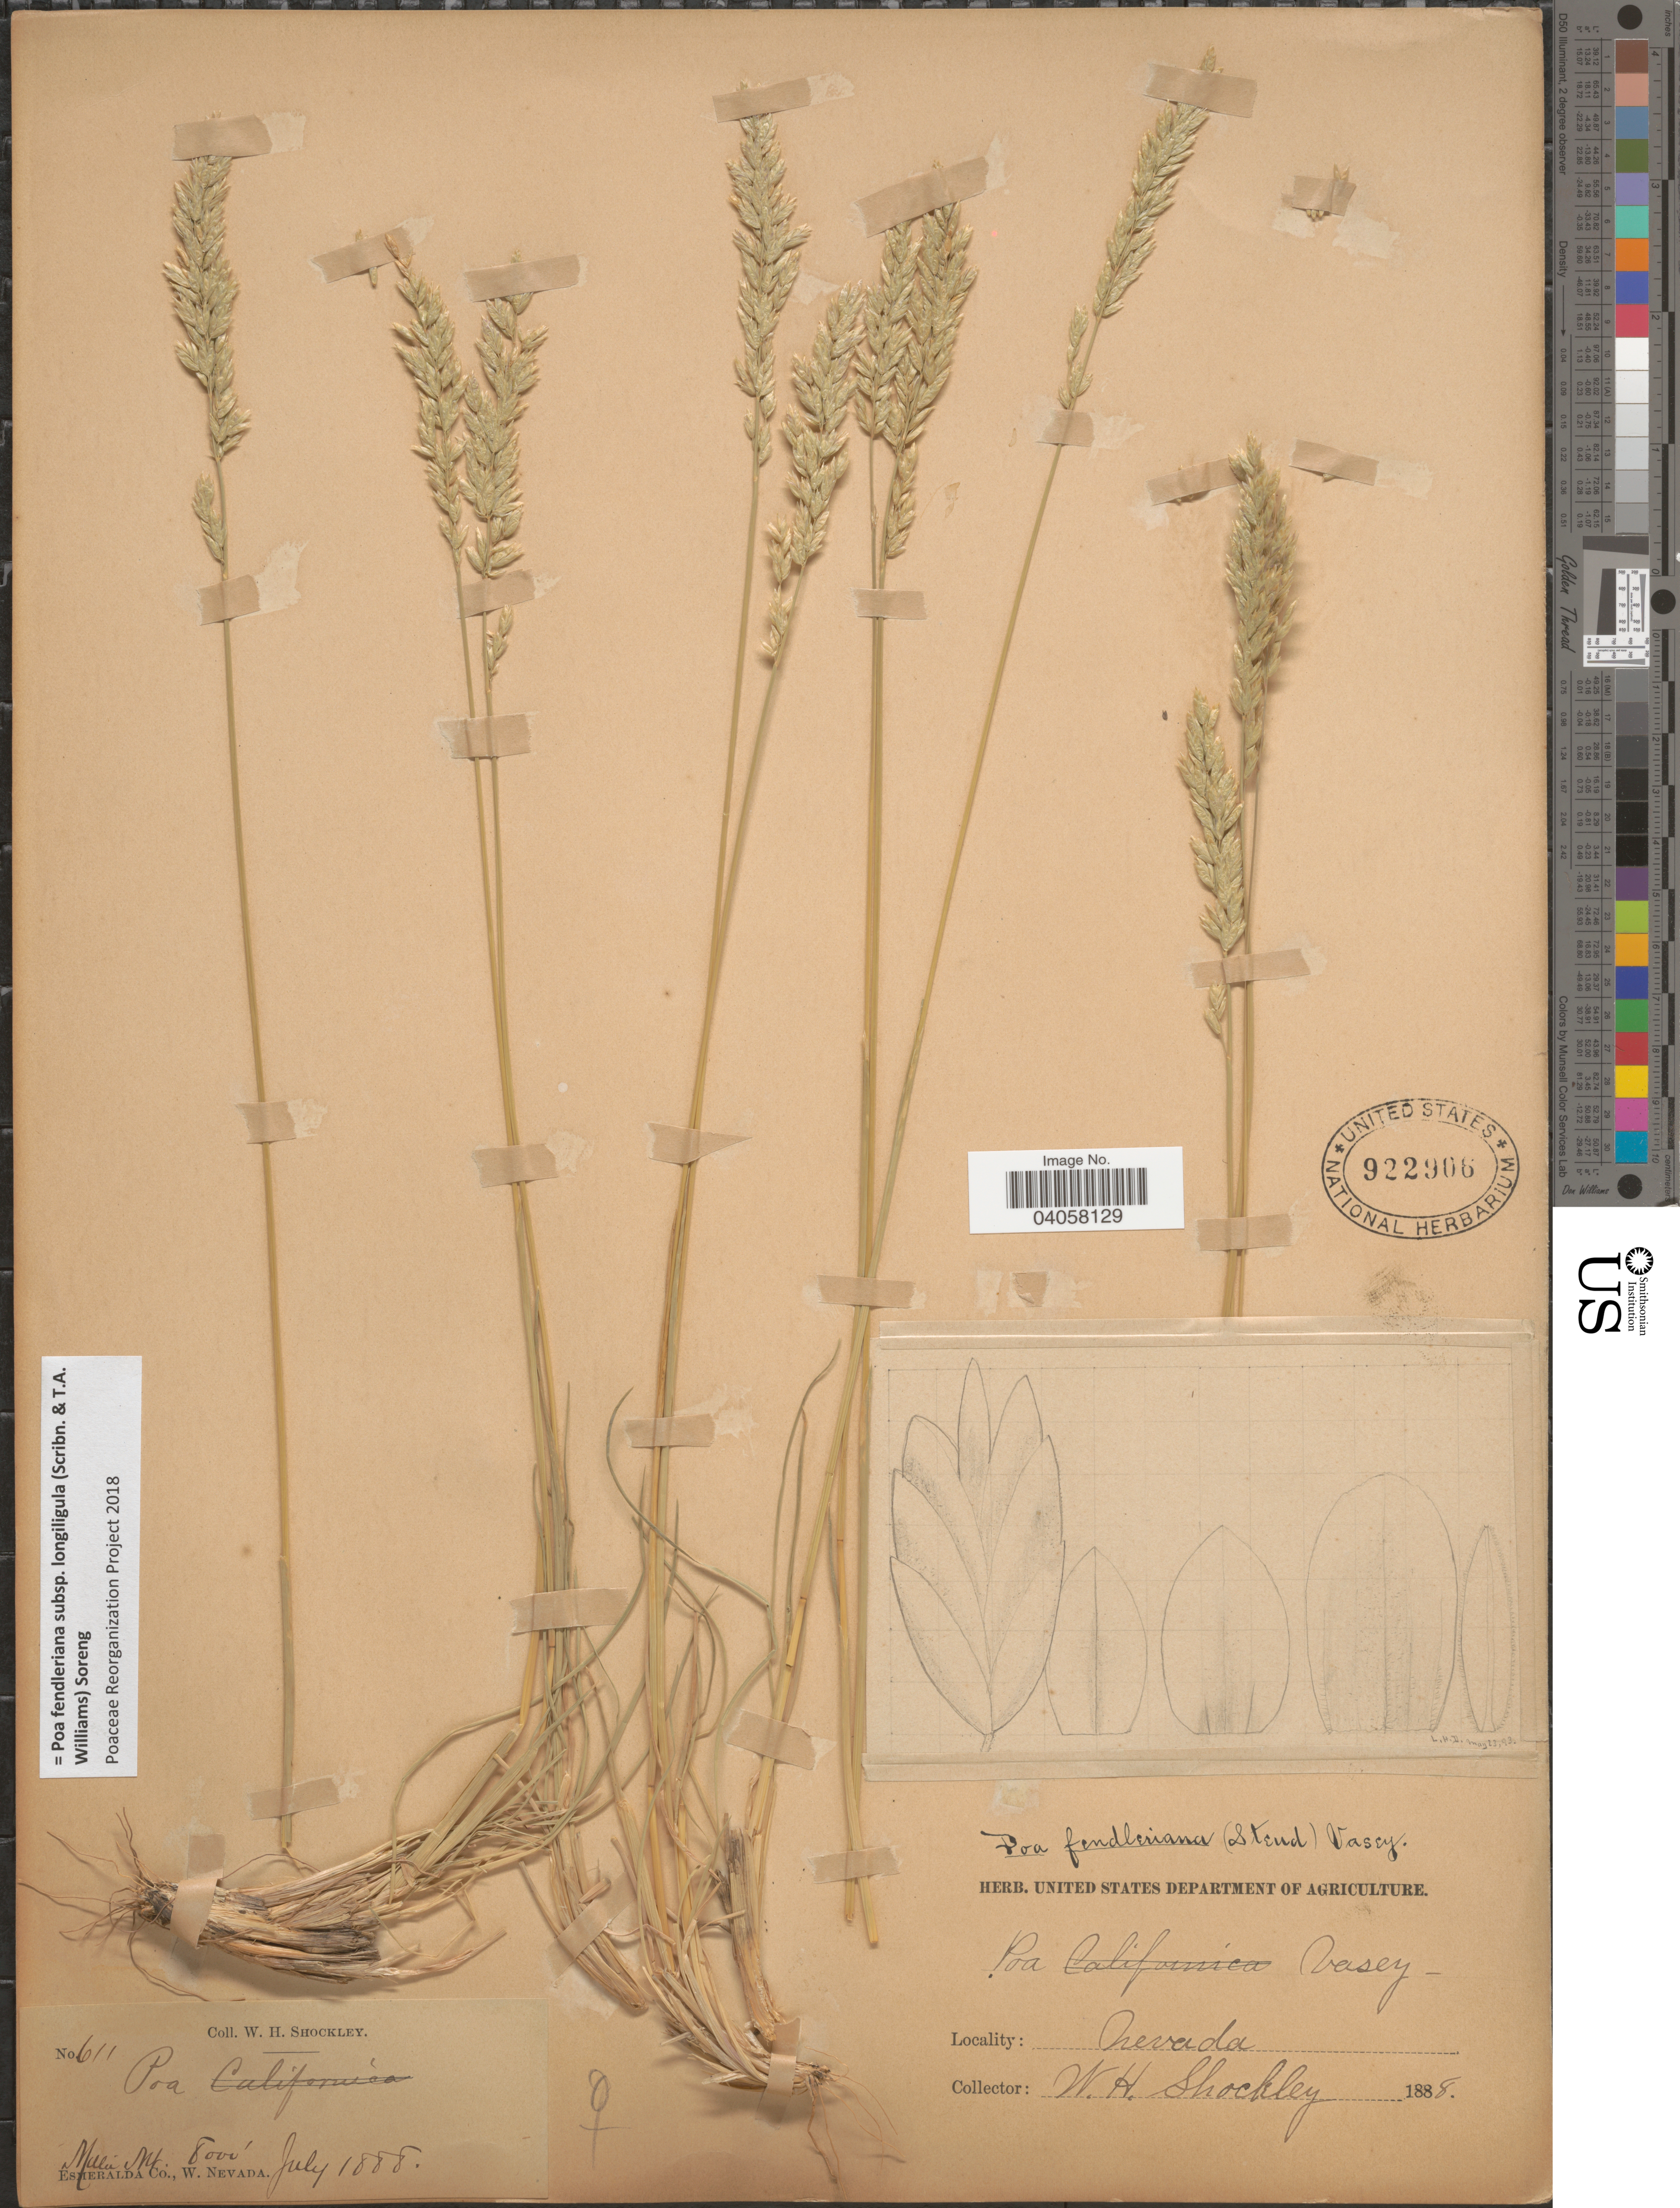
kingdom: Plantae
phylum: Tracheophyta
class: Liliopsida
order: Poales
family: Poaceae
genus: Poa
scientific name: Poa fendleriana subsp. longiligula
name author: (Scribn. & T.A. Williams) Soreng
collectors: W. Shockley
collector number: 611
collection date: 1888-07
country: United States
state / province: Nevada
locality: Malu Mt. Esmeralda Co.. W. Nevada.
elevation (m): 2438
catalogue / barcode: US 922906